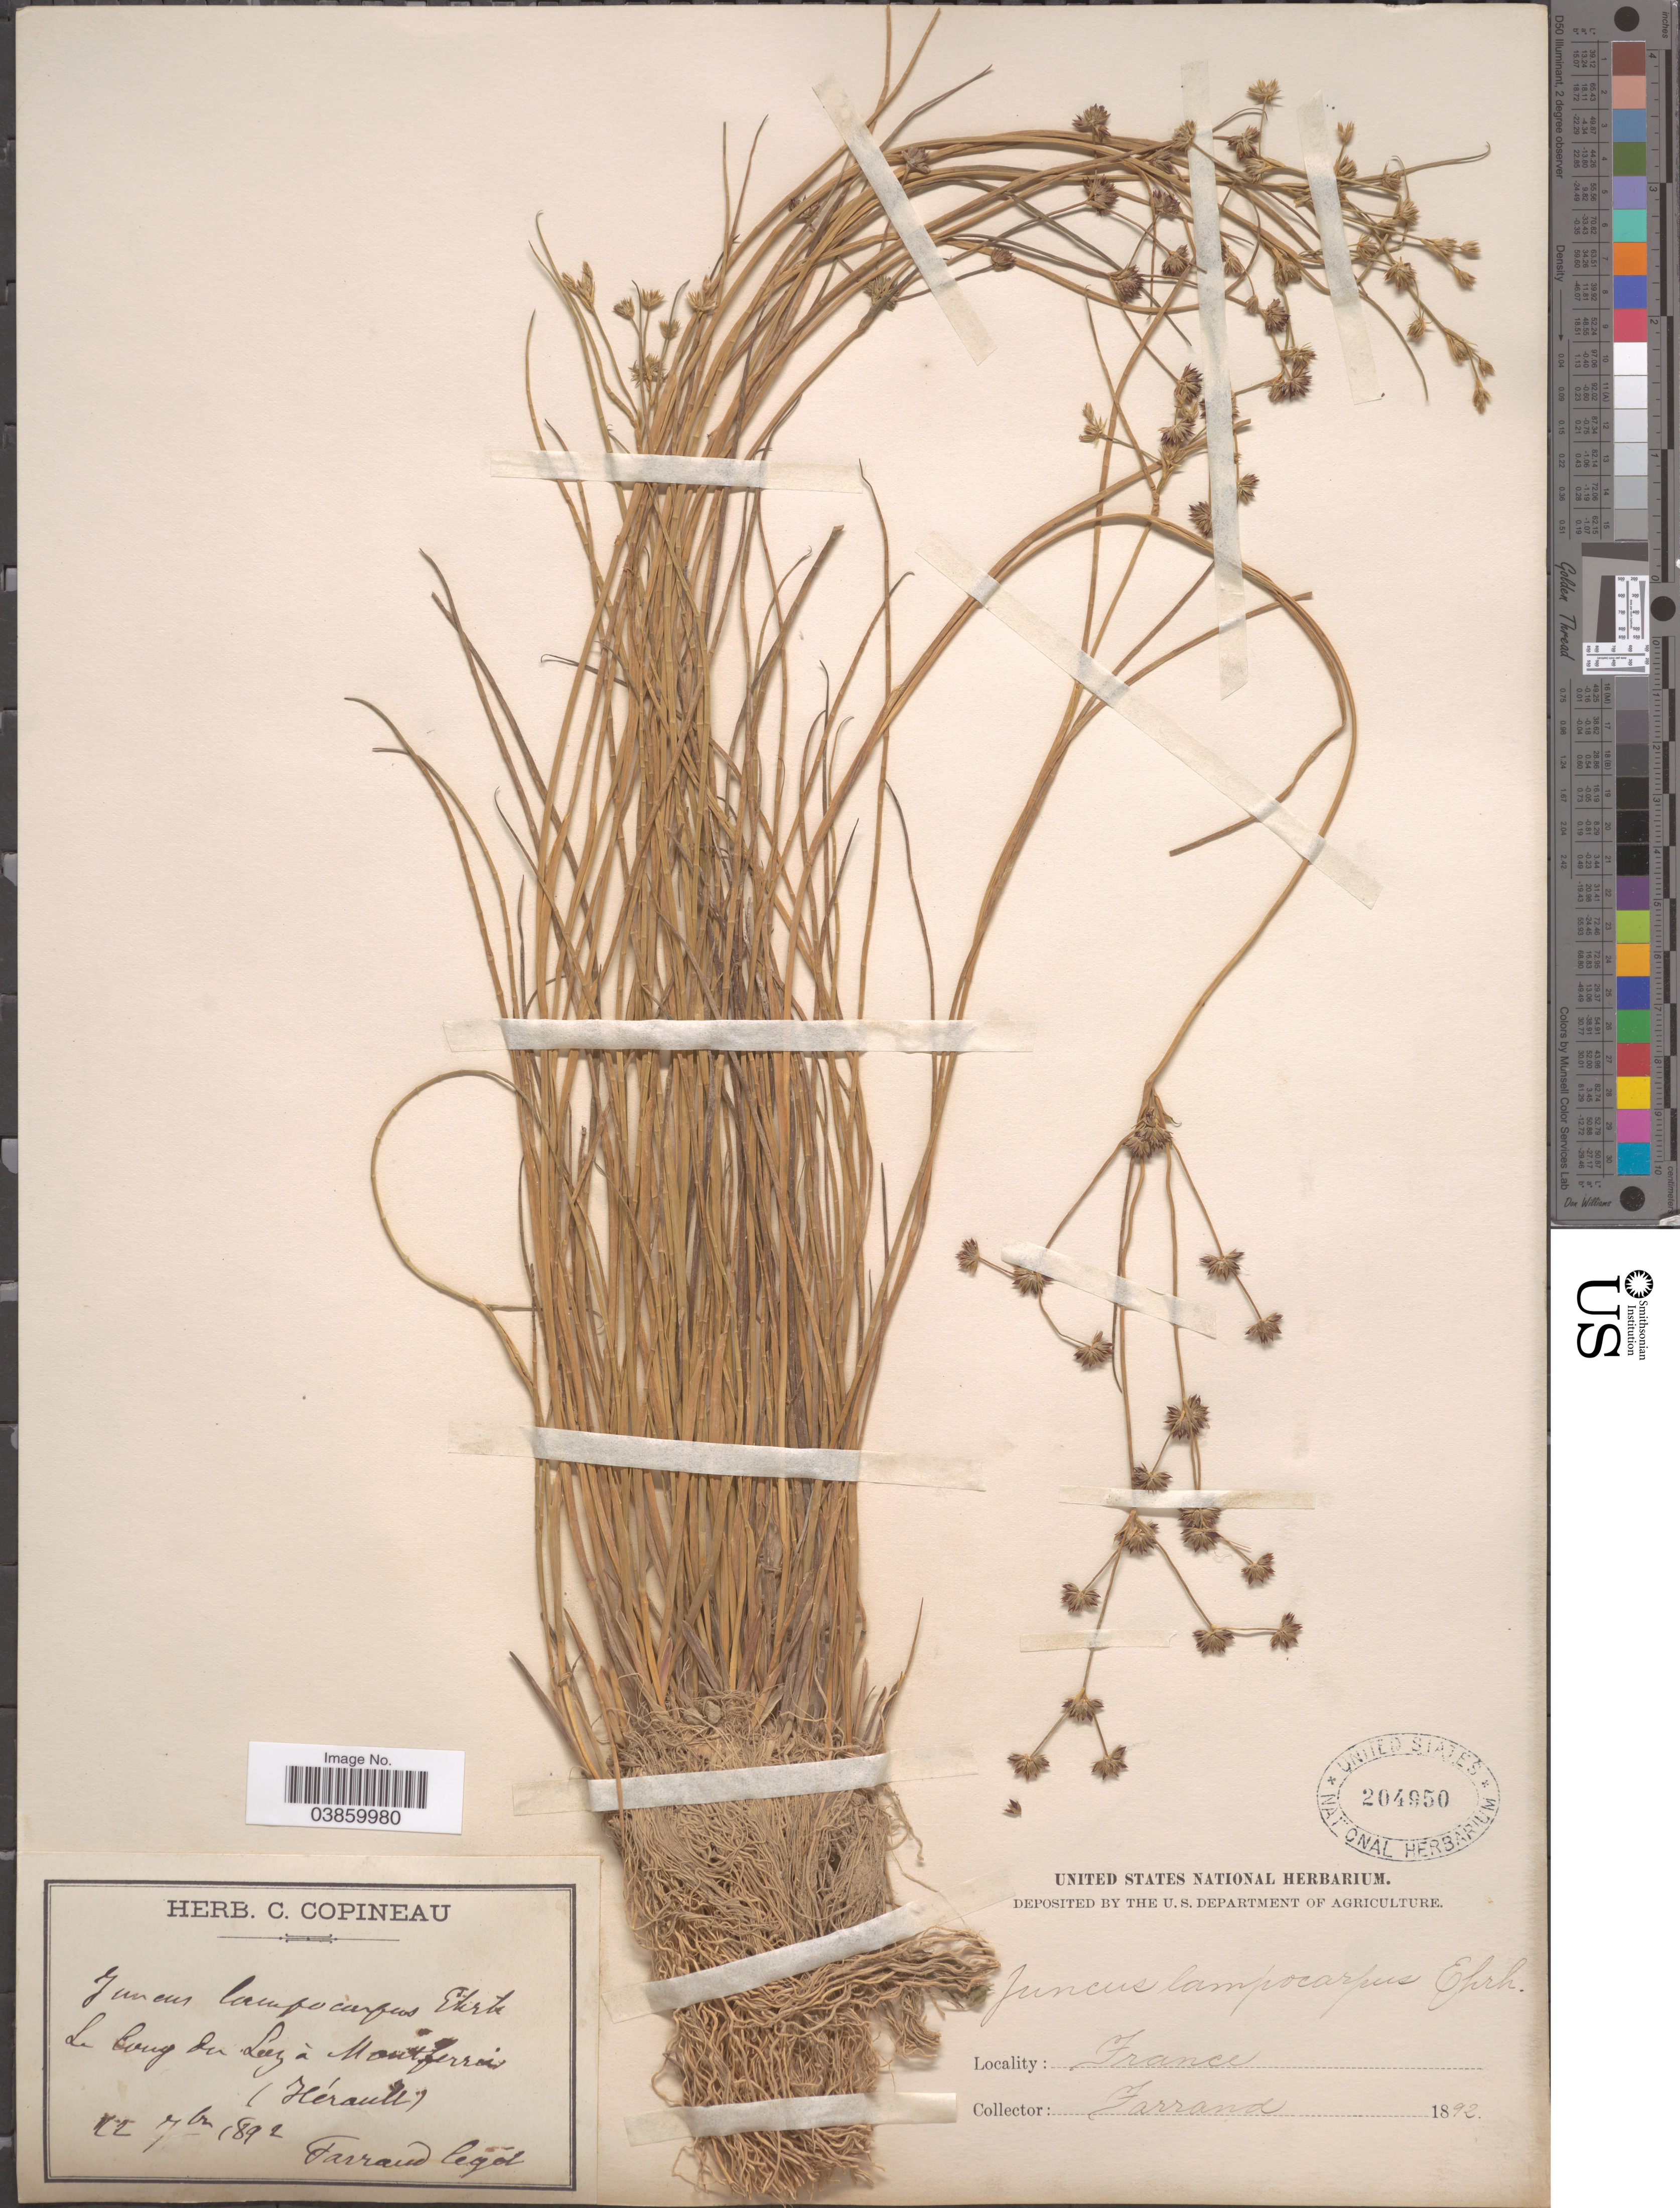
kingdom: Plantae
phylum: Tracheophyta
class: Liliopsida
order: Poales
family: Juncaceae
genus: Juncus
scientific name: Juncus articulatus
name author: L.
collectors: Farrand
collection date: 1892-07-22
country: France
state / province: Occitanie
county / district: Hérault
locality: La long du Leez à Montferri (Hérault). [interpreted]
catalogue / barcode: US 204950